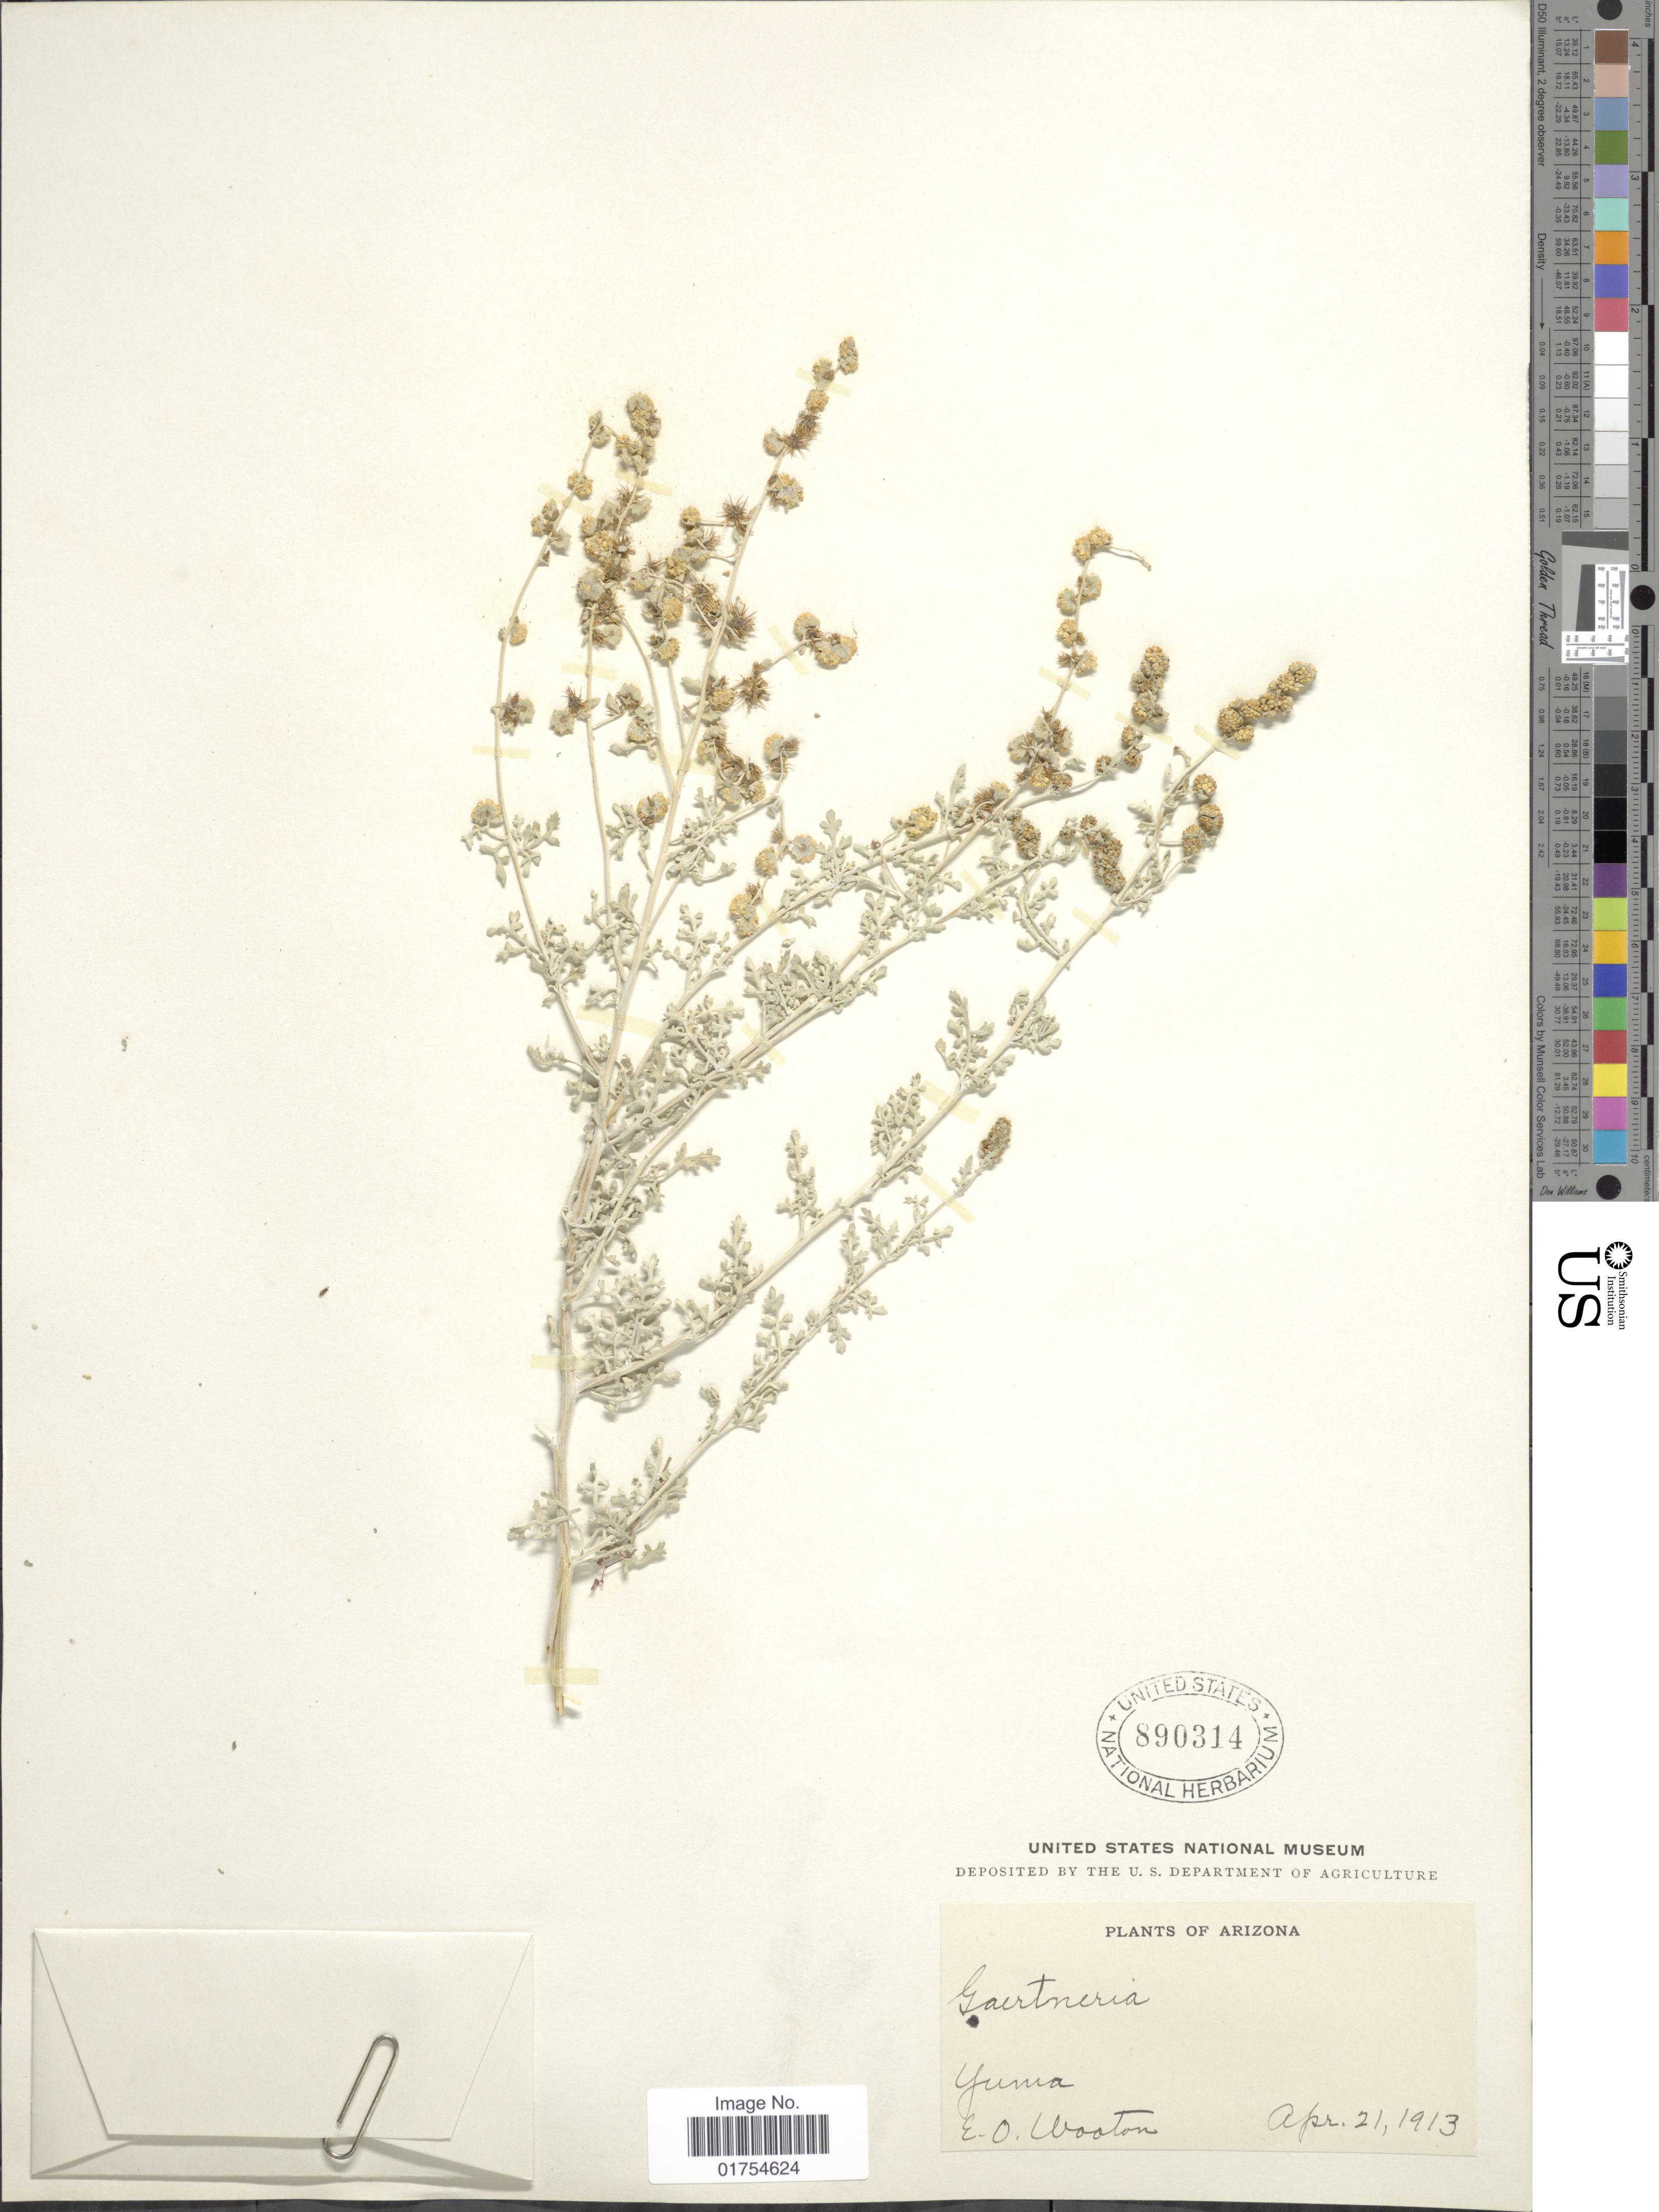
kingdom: Plantae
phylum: Tracheophyta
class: Magnoliopsida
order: Asterales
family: Asteraceae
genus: Franseria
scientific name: Franseria dumosa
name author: A. Gray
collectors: E. O. Wooton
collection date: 1913-04-21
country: United States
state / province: Arizona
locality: Yuma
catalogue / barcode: US 890314